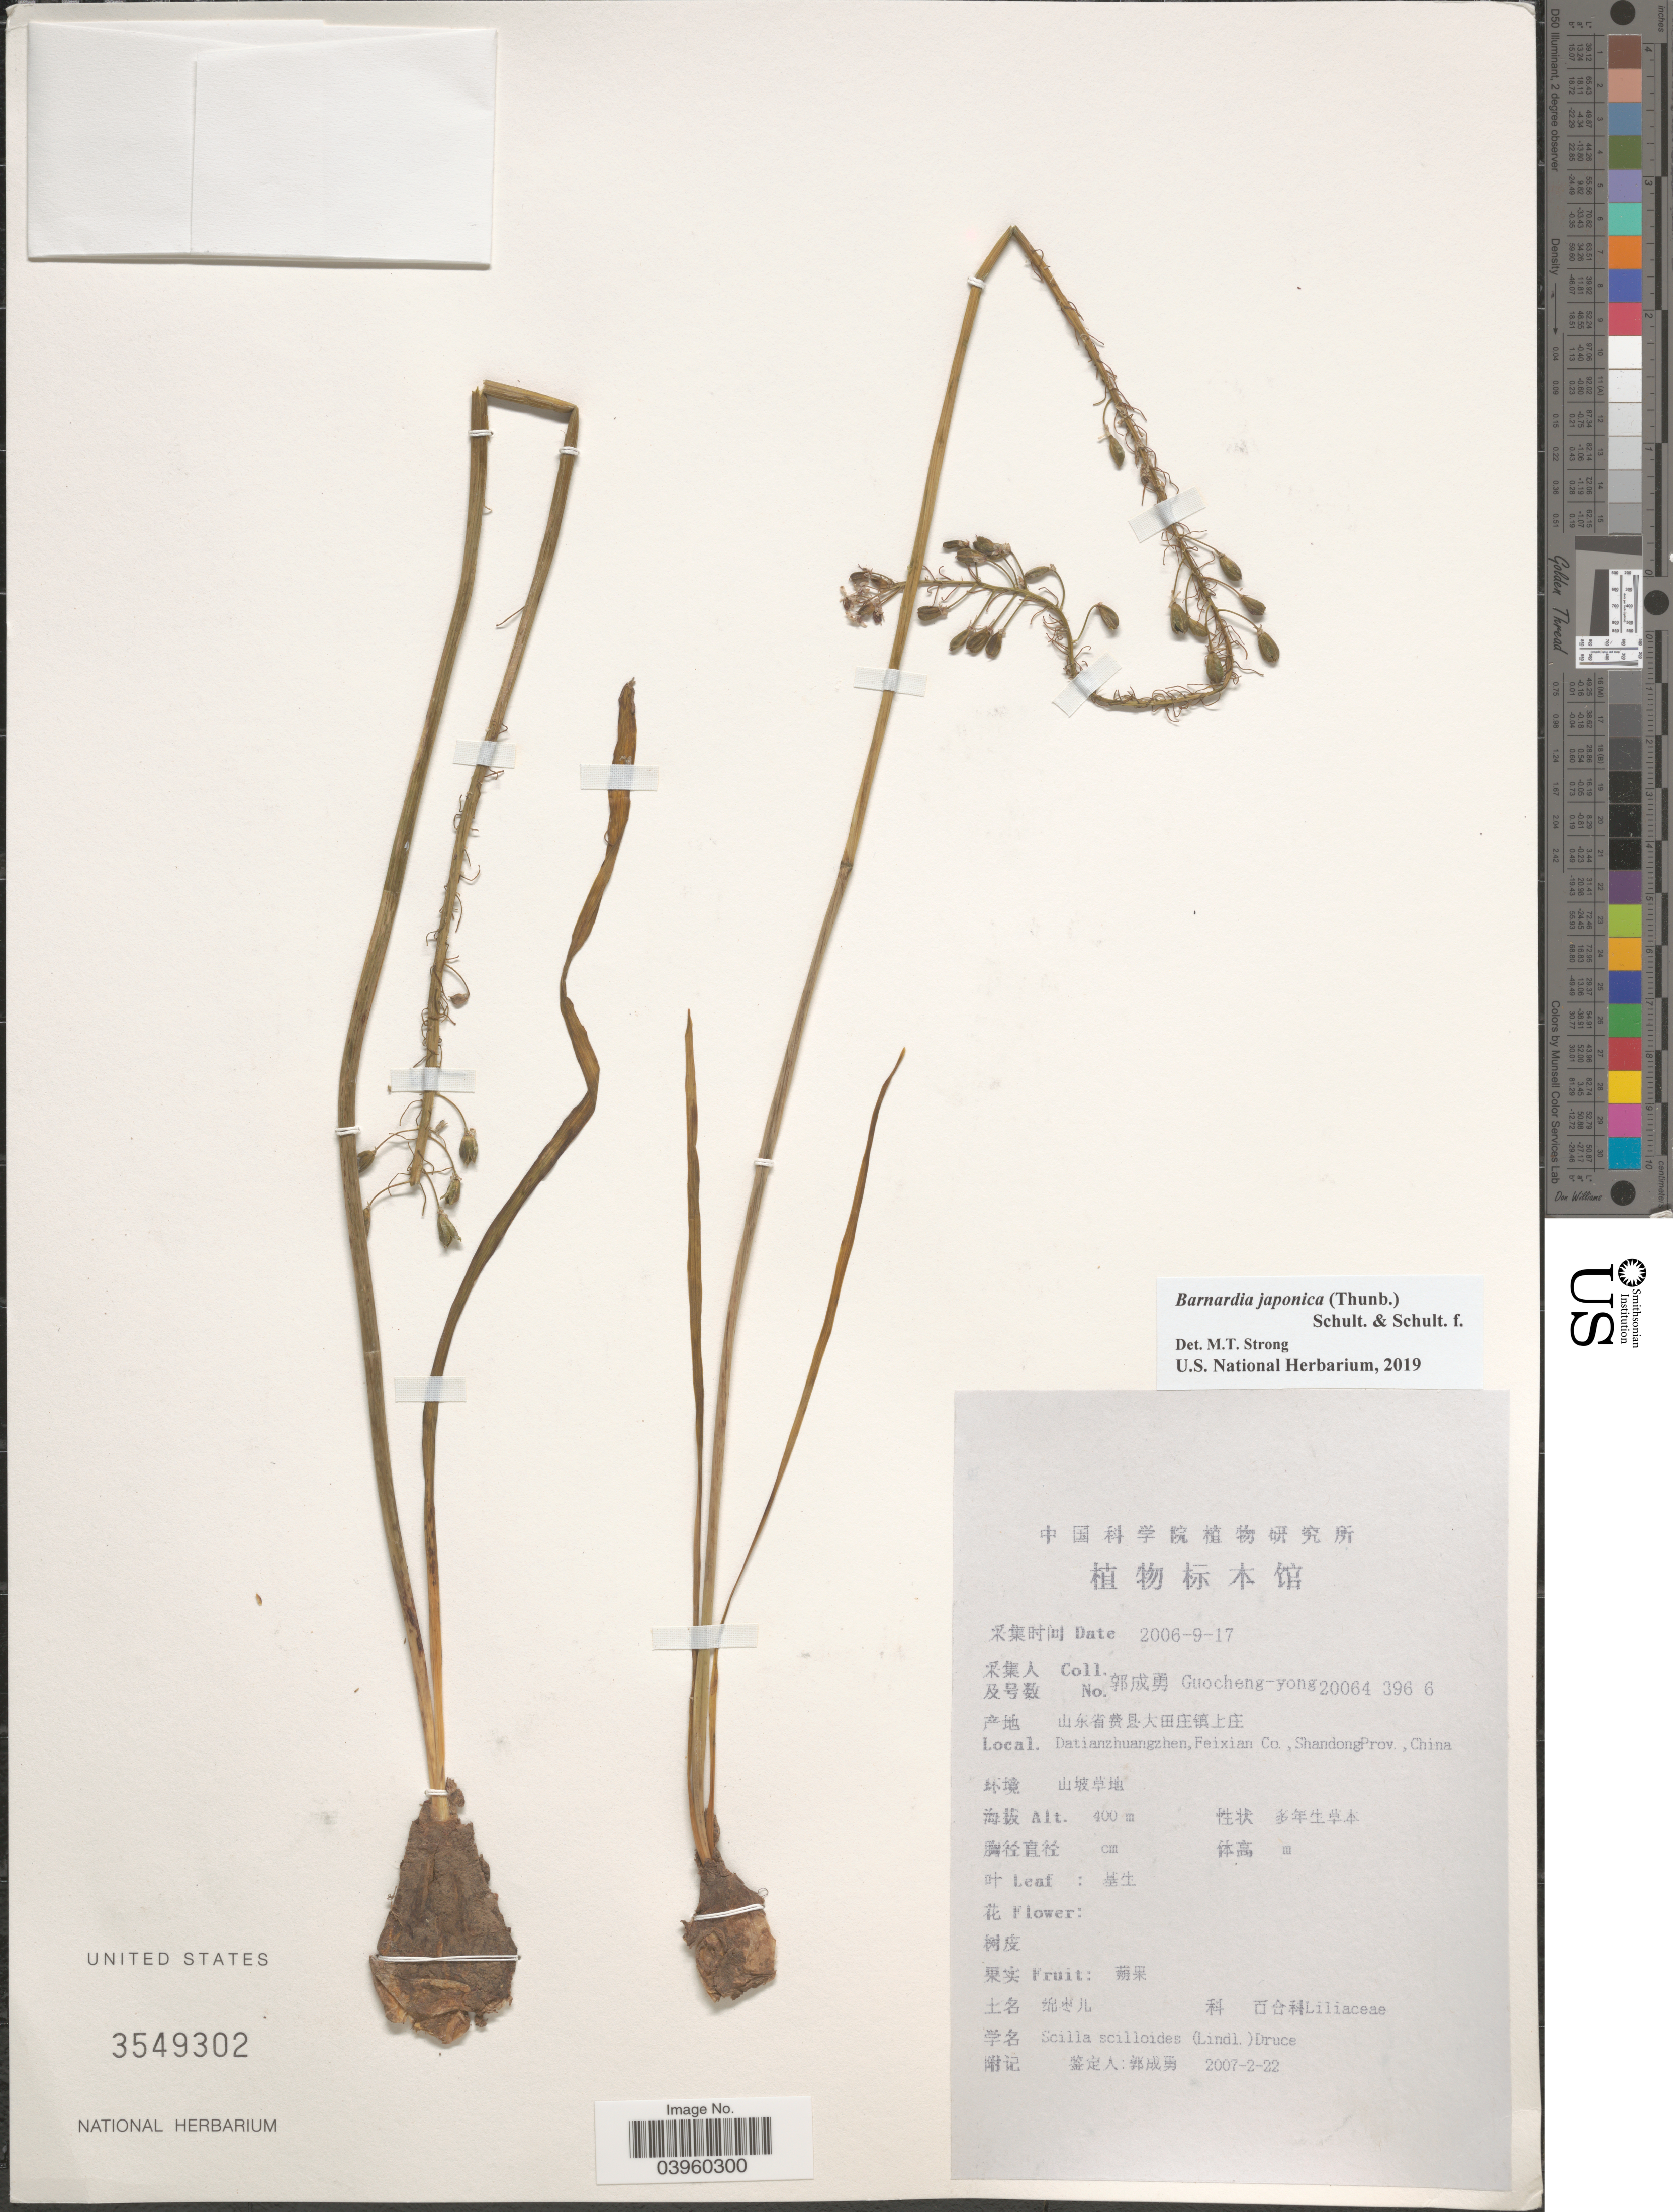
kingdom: Plantae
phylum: Tracheophyta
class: Liliopsida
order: Asparagales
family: Asparagaceae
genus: Barnardia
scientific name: Barnardia japonica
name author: (Thunb.) Schult. & Schult. f.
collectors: Guo cheng-yong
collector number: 20064 396 6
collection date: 2006-09-17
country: China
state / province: Shandong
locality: Datianzhuangzhen, Feixian Co.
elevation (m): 400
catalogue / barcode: US 3549302